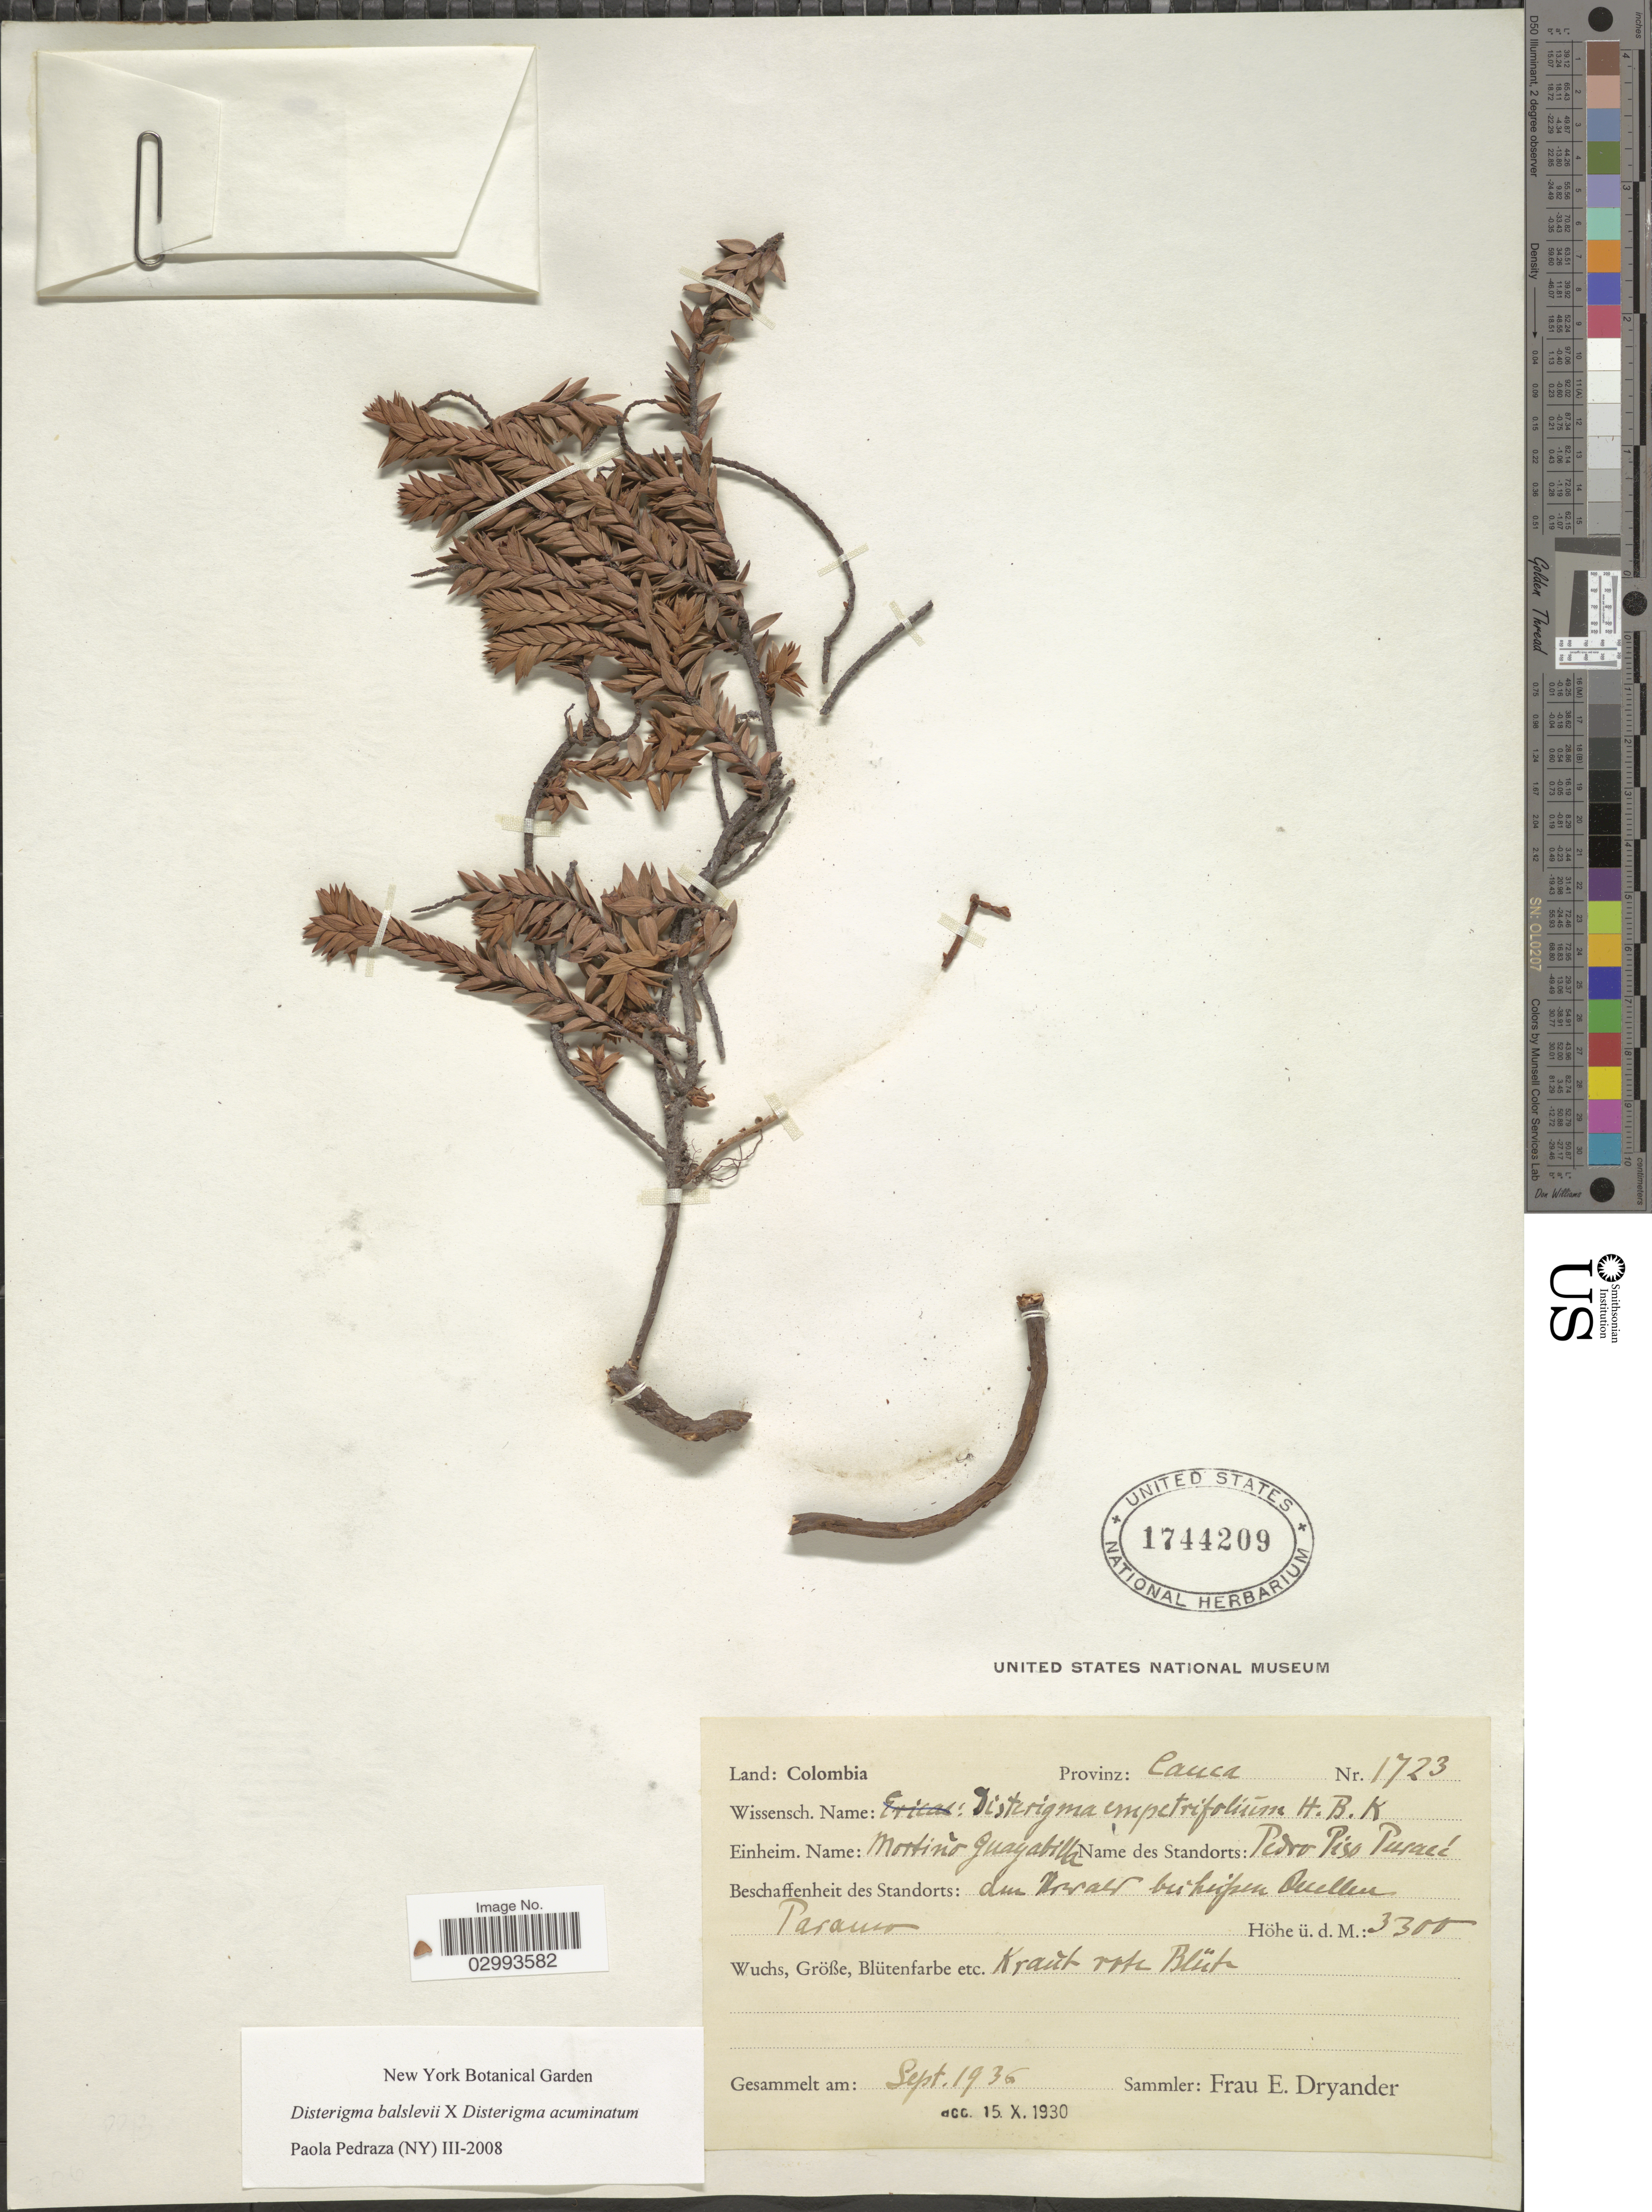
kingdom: Plantae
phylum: Tracheophyta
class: Magnoliopsida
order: Ericales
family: Ericaceae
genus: Disterigma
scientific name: Disterigma balslevii x D. acuminatum (Kunth) Nied.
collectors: E. Dryander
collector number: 1723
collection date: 1936-09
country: Colombia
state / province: Cauca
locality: Pedro Pisa Purace. Den Urwald bei heissen Quellen, Paramo.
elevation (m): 3300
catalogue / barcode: US 1744209